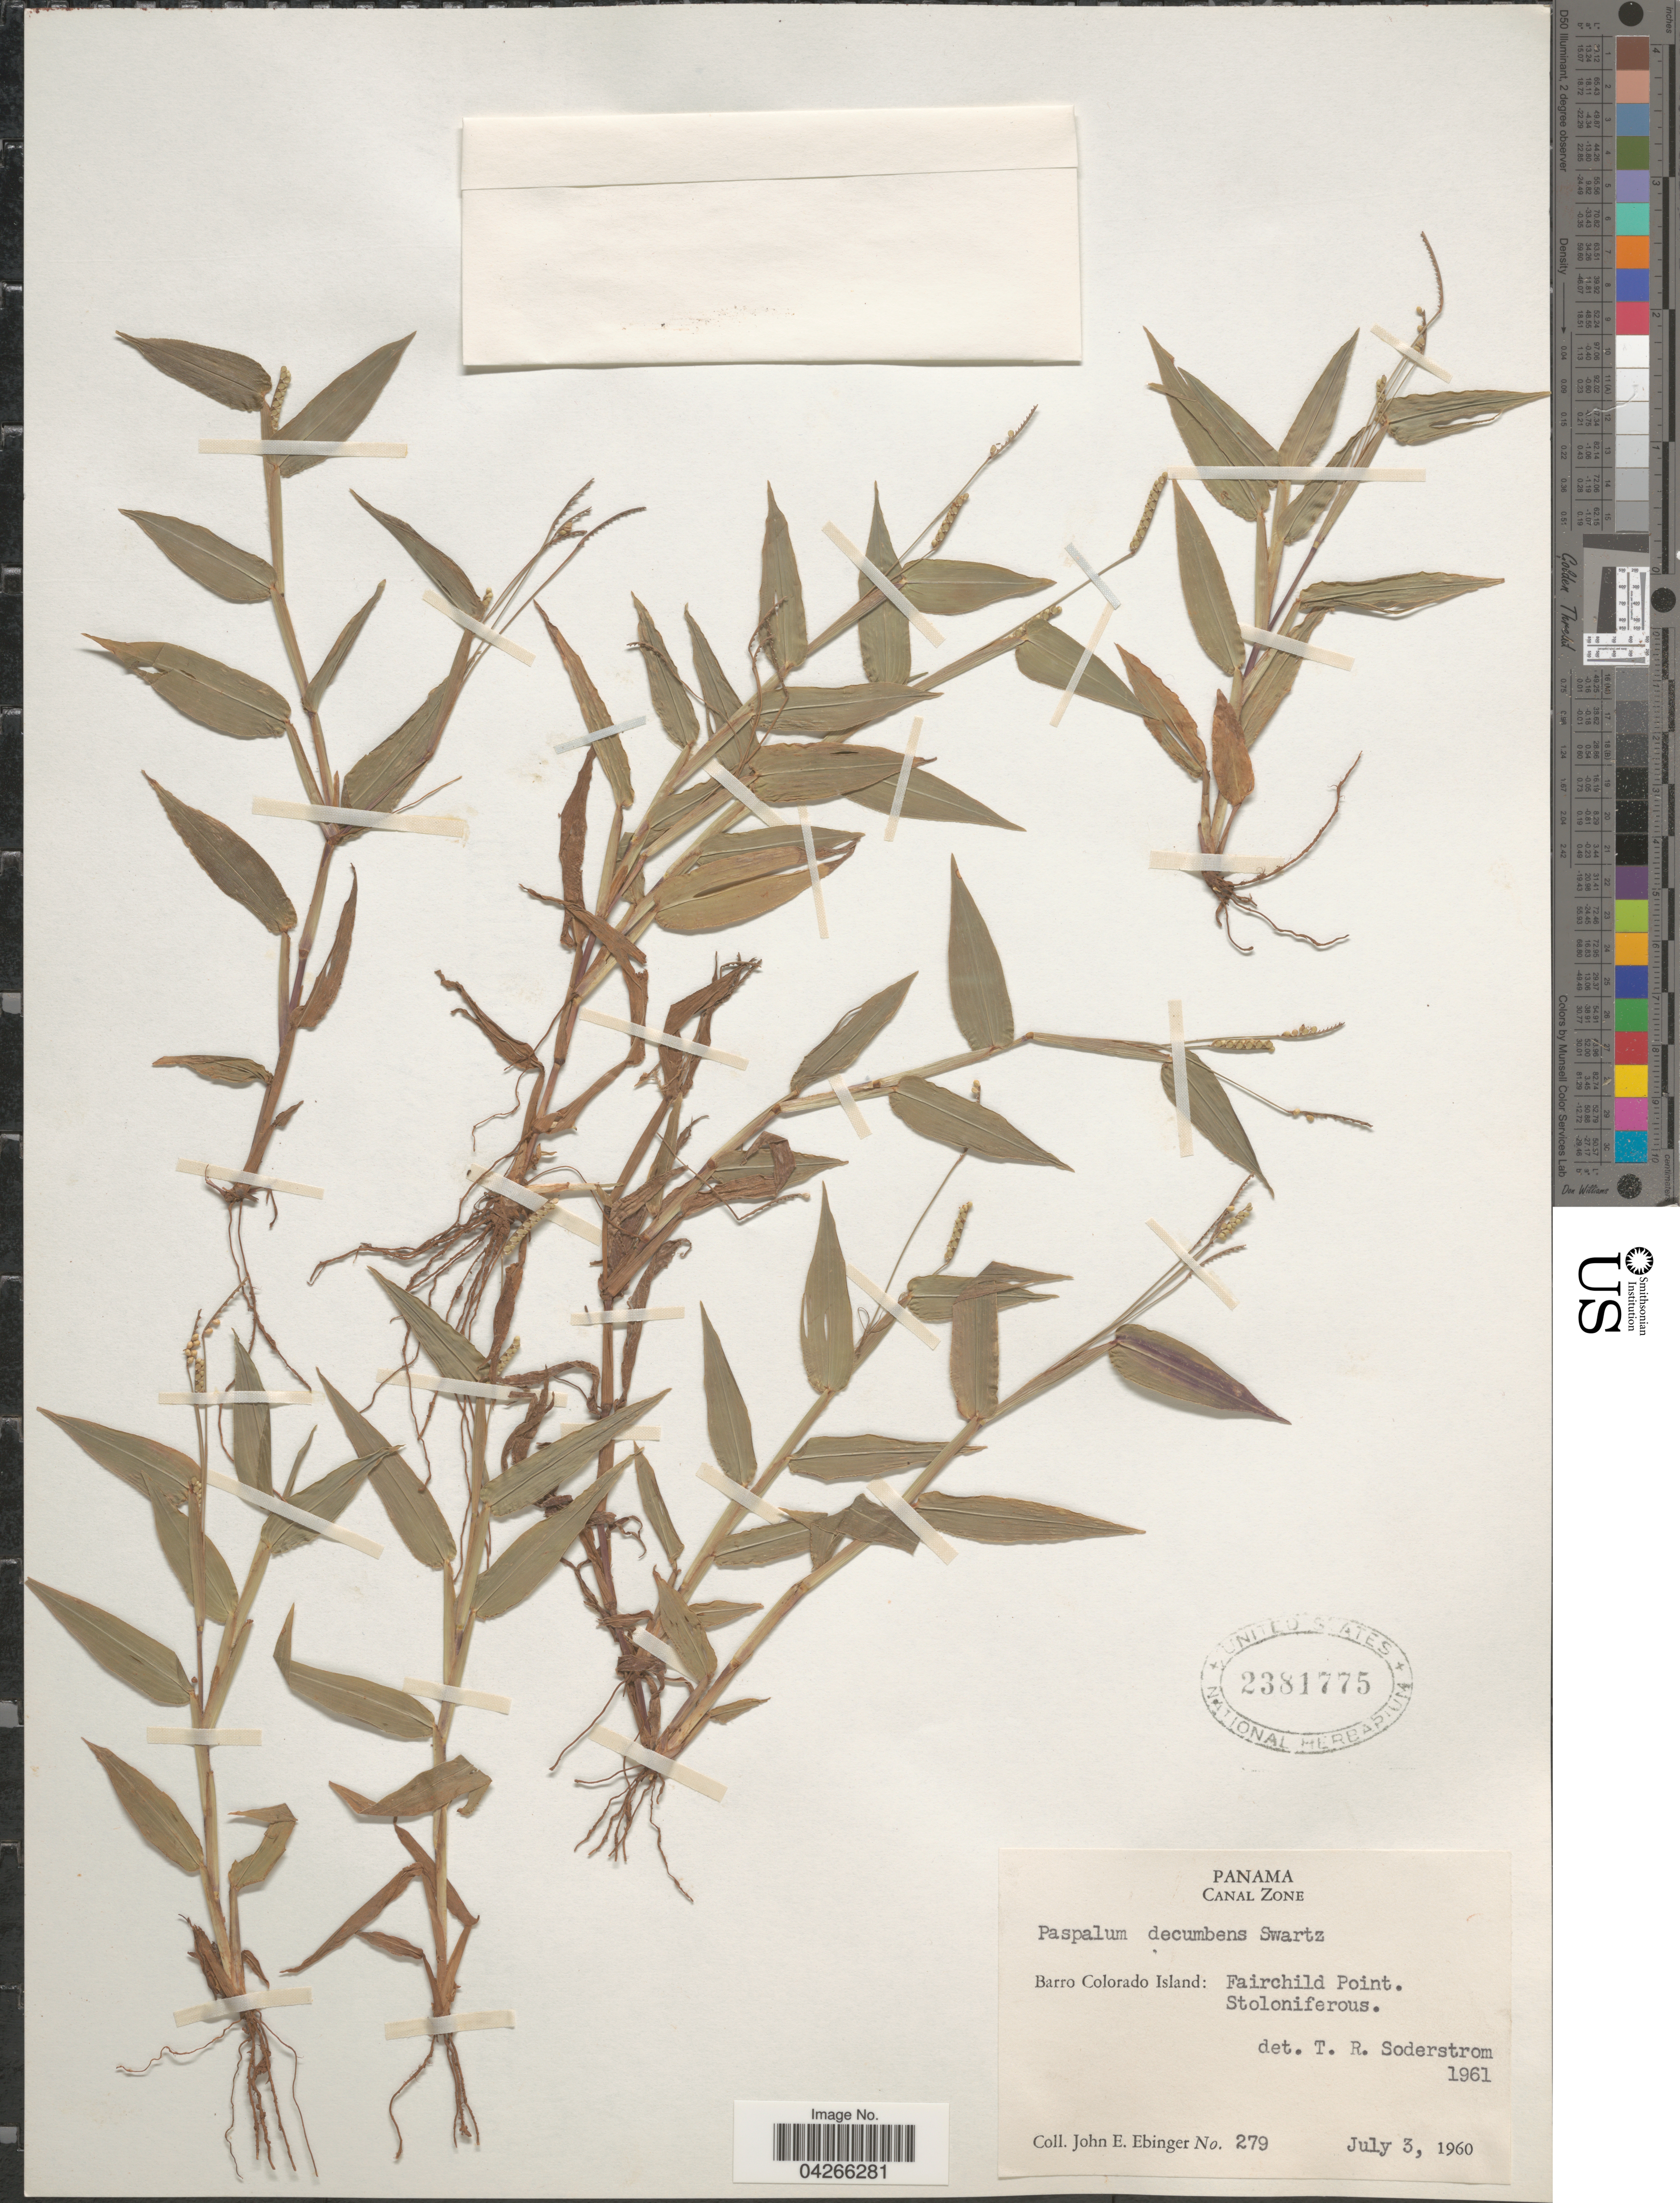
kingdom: Plantae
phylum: Tracheophyta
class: Liliopsida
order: Poales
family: Poaceae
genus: Paspalum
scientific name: Paspalum decumbens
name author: Sw.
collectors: J. Ebinger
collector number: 279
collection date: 1960-07-03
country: Panama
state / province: Colón / Panamá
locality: Canal Zone. Barro Colorado Island: Fairchild Point. Stoloniferous.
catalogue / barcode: US 2381775